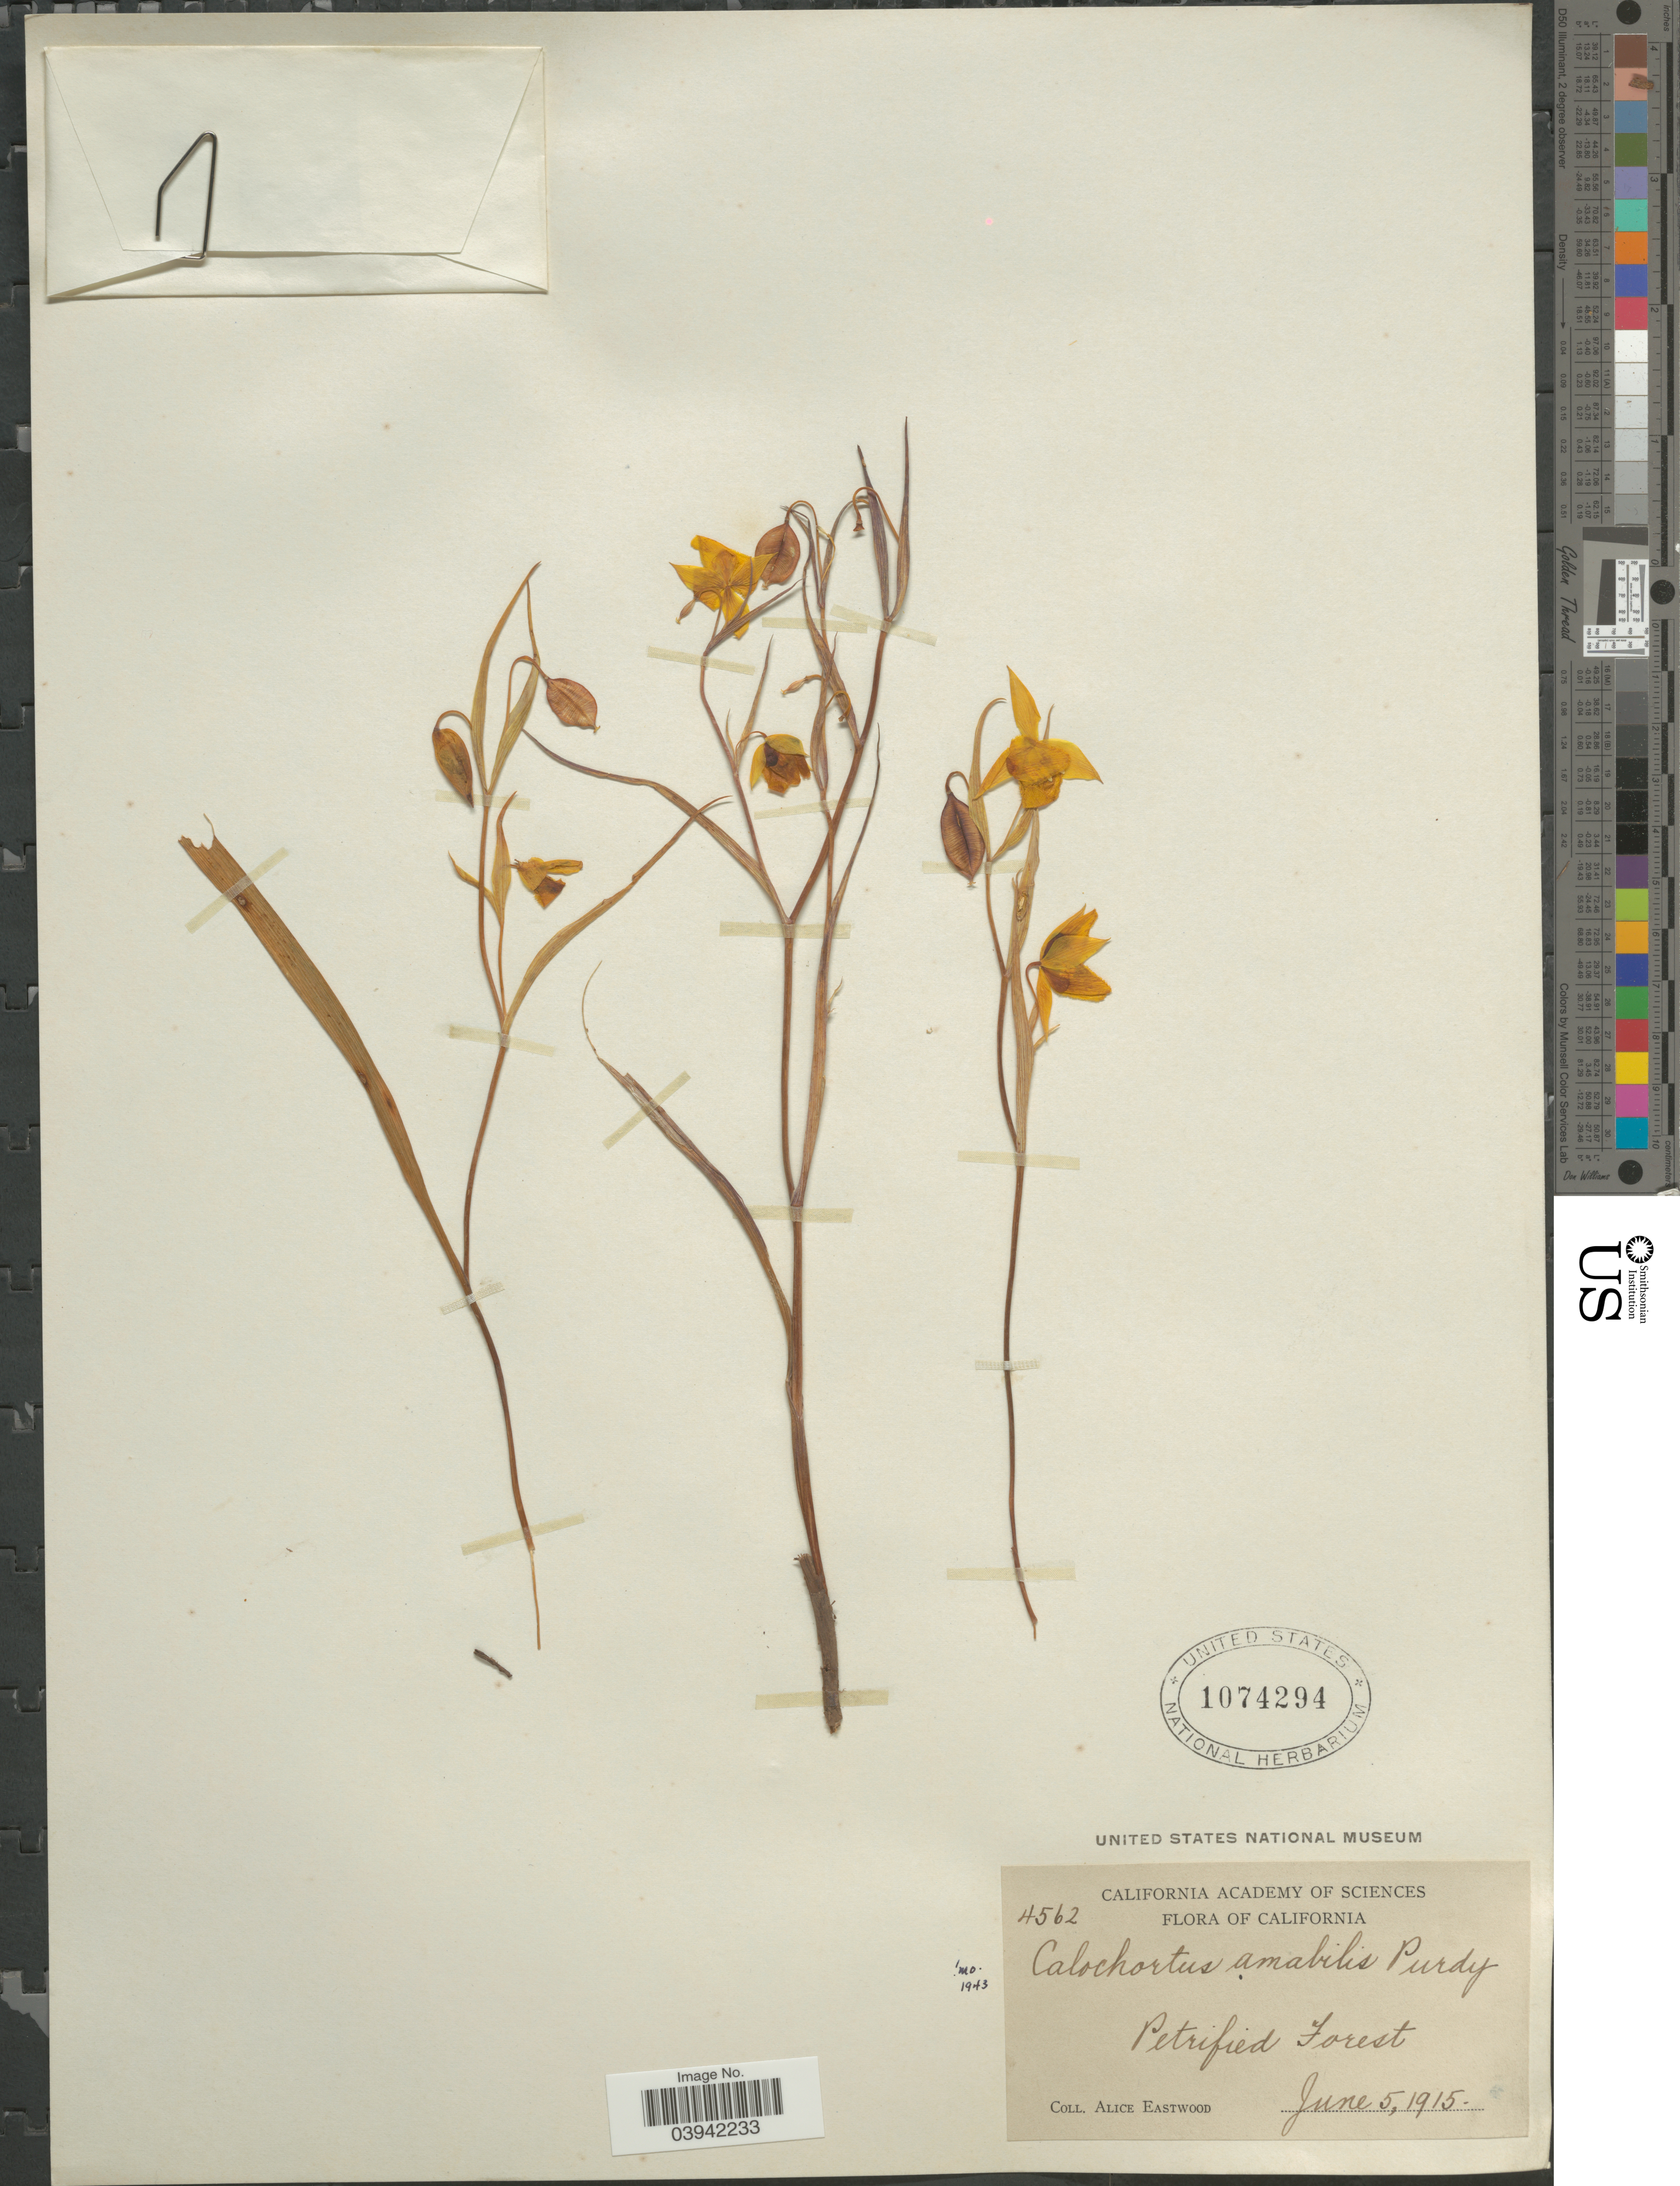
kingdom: Plantae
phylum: Tracheophyta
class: Liliopsida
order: Liliales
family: Liliaceae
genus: Calochortus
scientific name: Calochortus amabilis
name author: Purdy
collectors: A. Eastwood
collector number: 4562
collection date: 1915-06-05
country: United States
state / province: California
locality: Petrified Forest.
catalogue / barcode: US 1074294